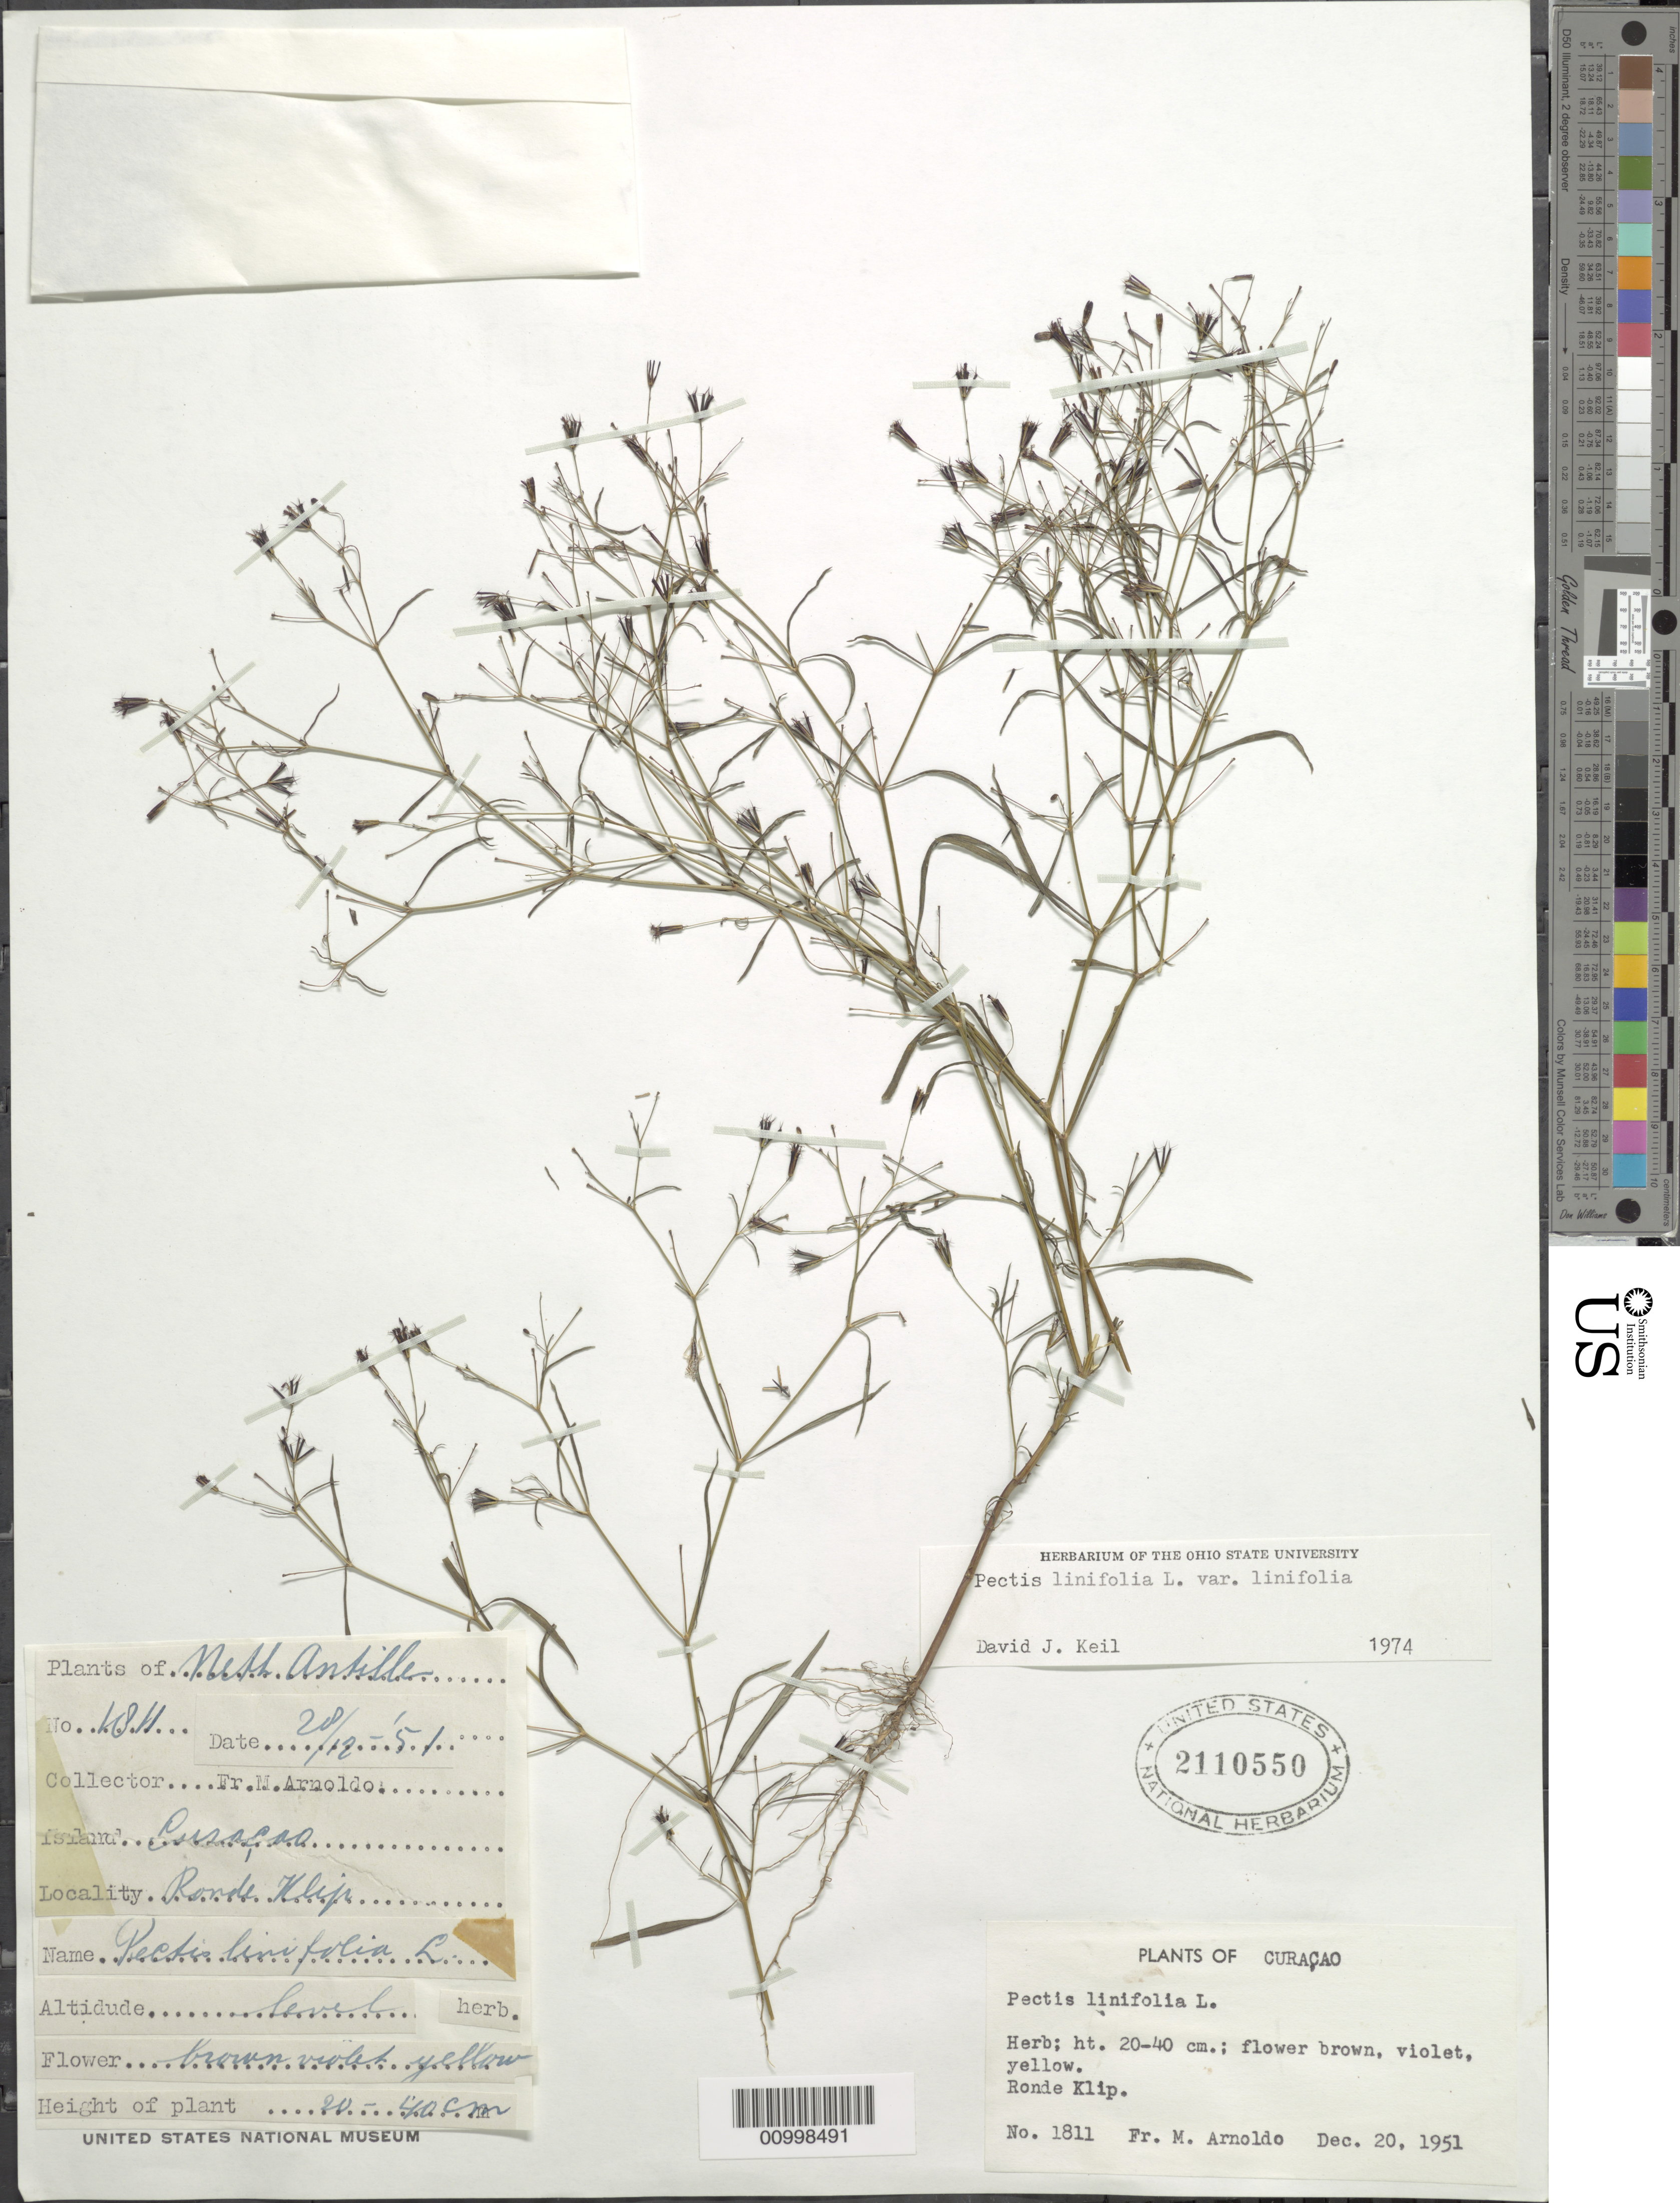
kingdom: Plantae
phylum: Tracheophyta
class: Magnoliopsida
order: Asterales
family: Asteraceae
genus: Pectis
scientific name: Pectis linifolia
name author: L.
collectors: N. Arnoldo-Broeders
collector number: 1811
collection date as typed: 20 Dec 1951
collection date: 1951-12-20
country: Curaçao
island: Curaçao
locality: Ronde Klip.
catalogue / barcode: US 2110550